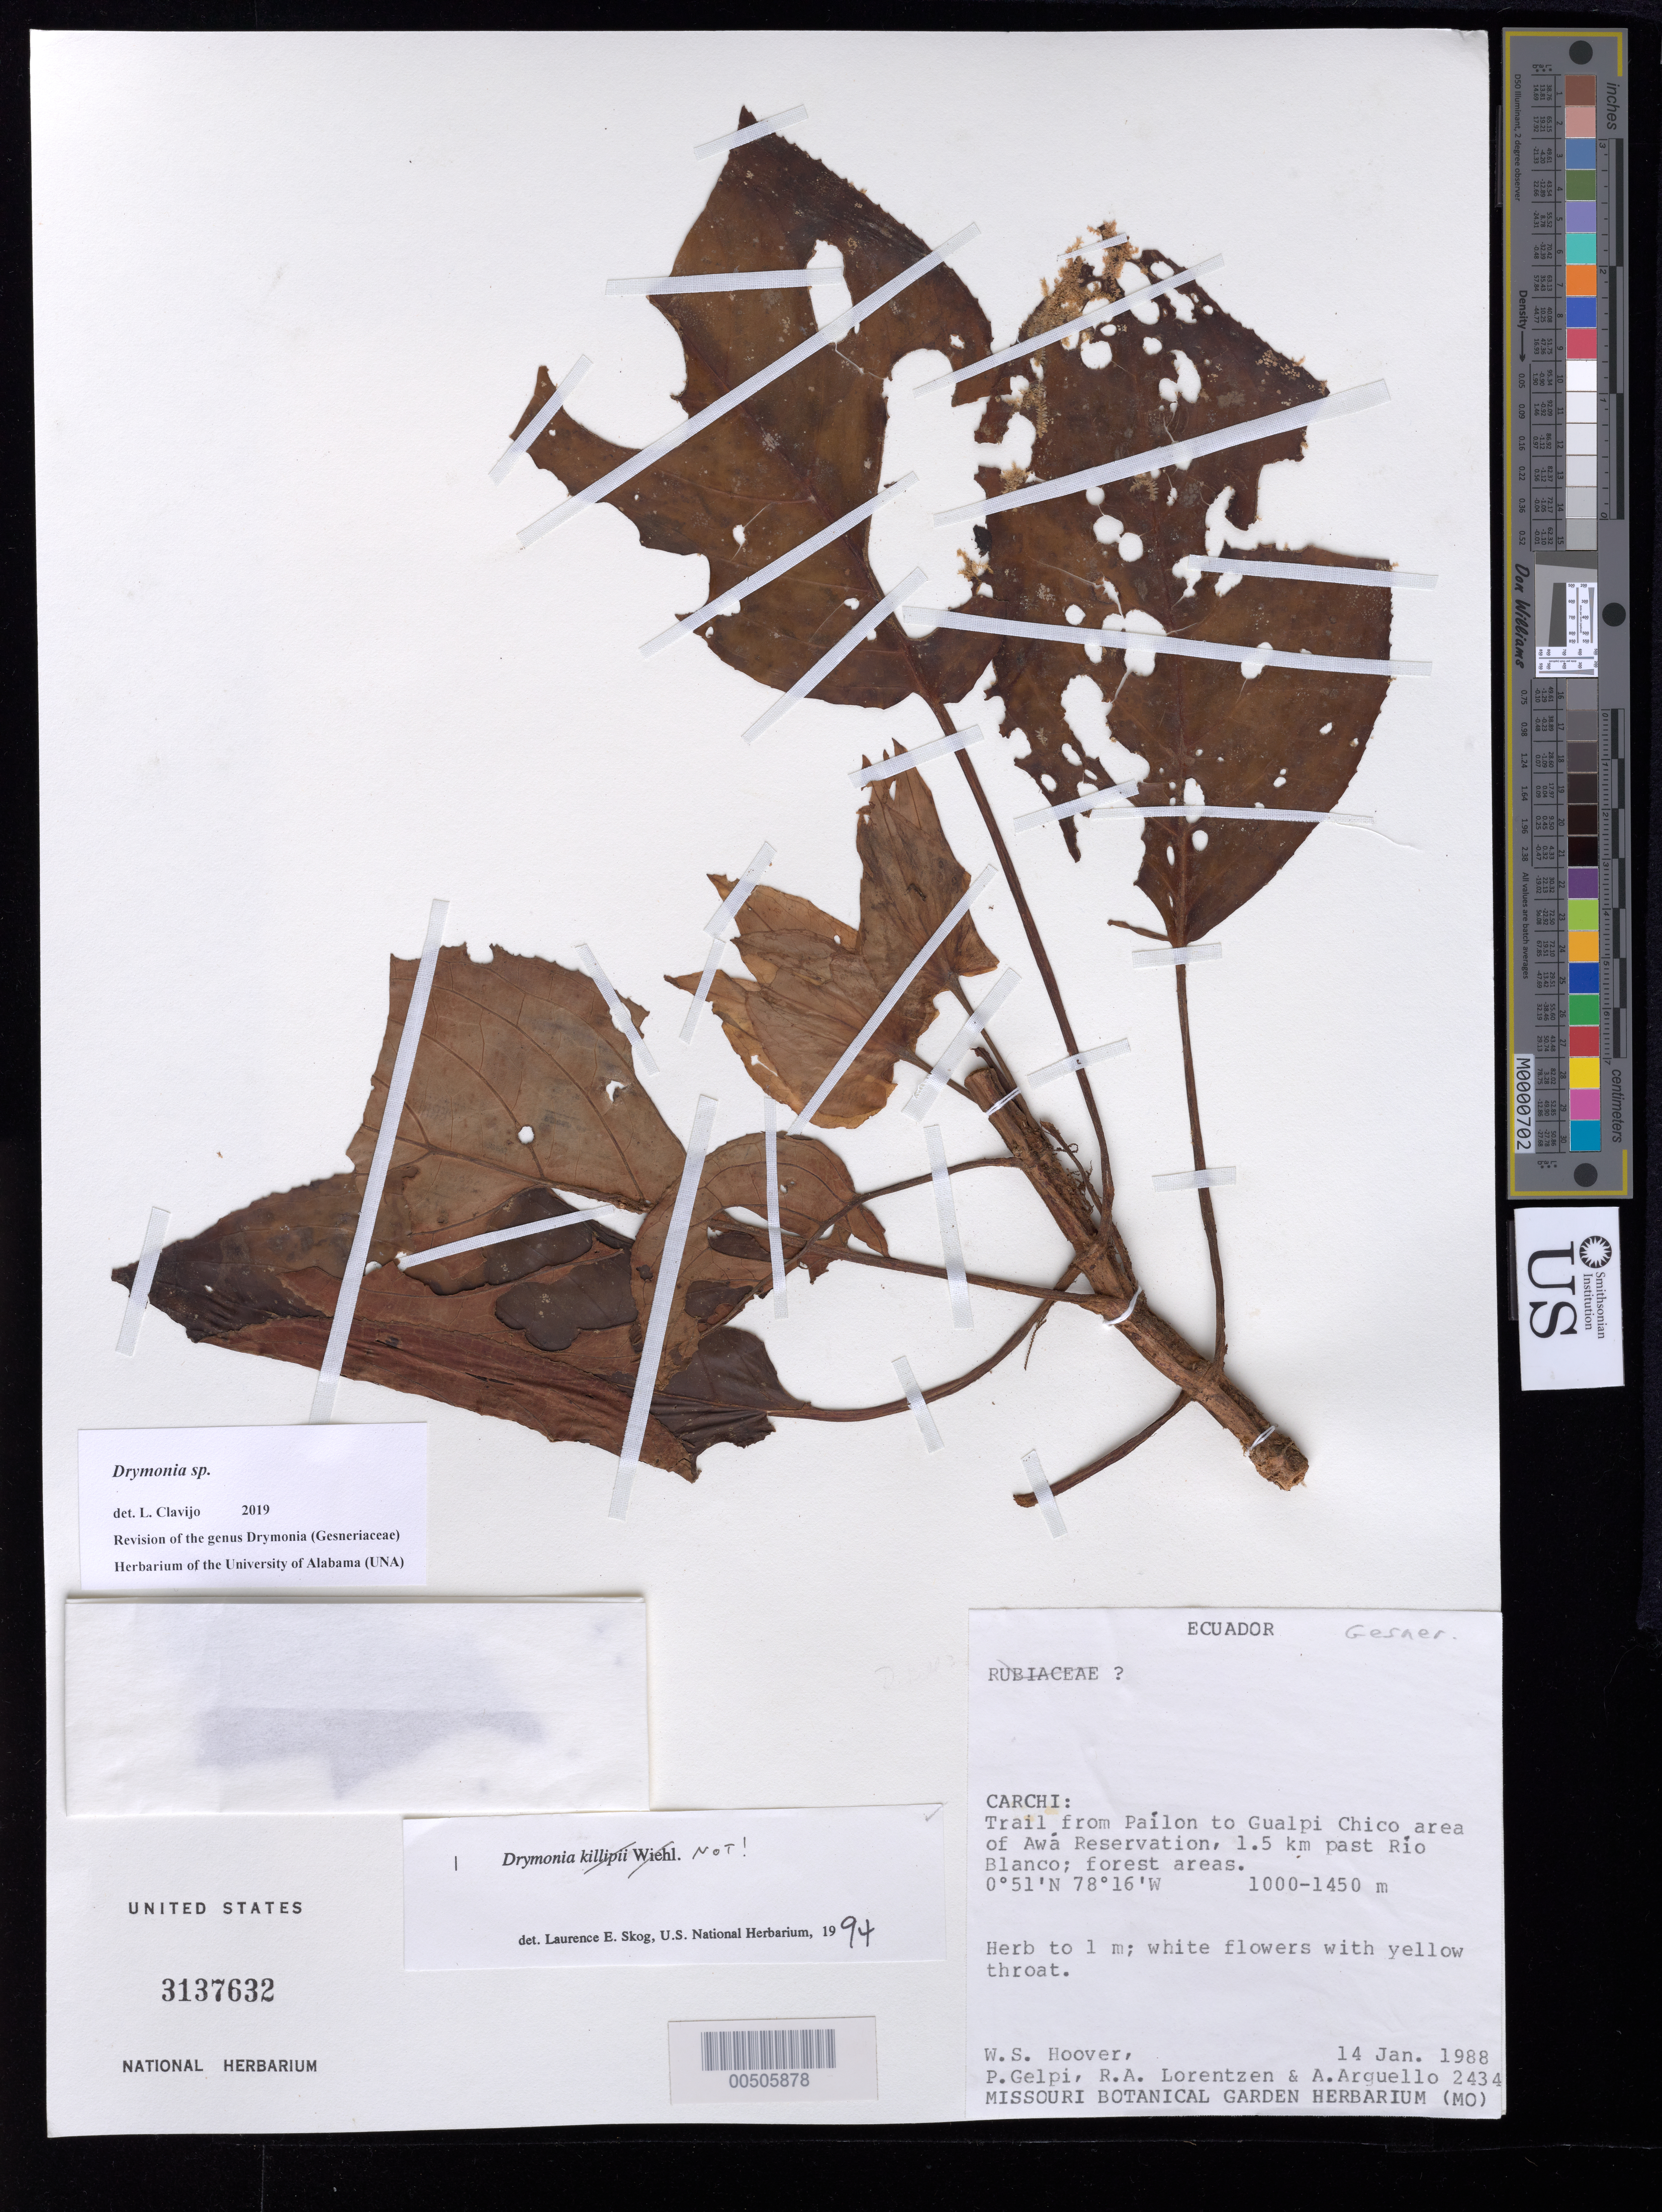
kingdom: Plantae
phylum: Tracheophyta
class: Magnoliopsida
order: Lamiales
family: Gesneriaceae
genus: Drymonia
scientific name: Drymonia quadrangulata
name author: Clavijo & J.L. Clark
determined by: Skog, Laurence E.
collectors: W. S. Hoover, P. Gelpi, R. Lorentzen & A. Arguello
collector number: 2434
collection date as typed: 14 Jan 1988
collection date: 1988-01-14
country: Ecuador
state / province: Carchi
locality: Trail from Paílon to Gualpi Chico area of Awá Reservation, 1.5 km past Río Blanco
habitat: Forest areas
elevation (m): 1000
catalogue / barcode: US 3137632